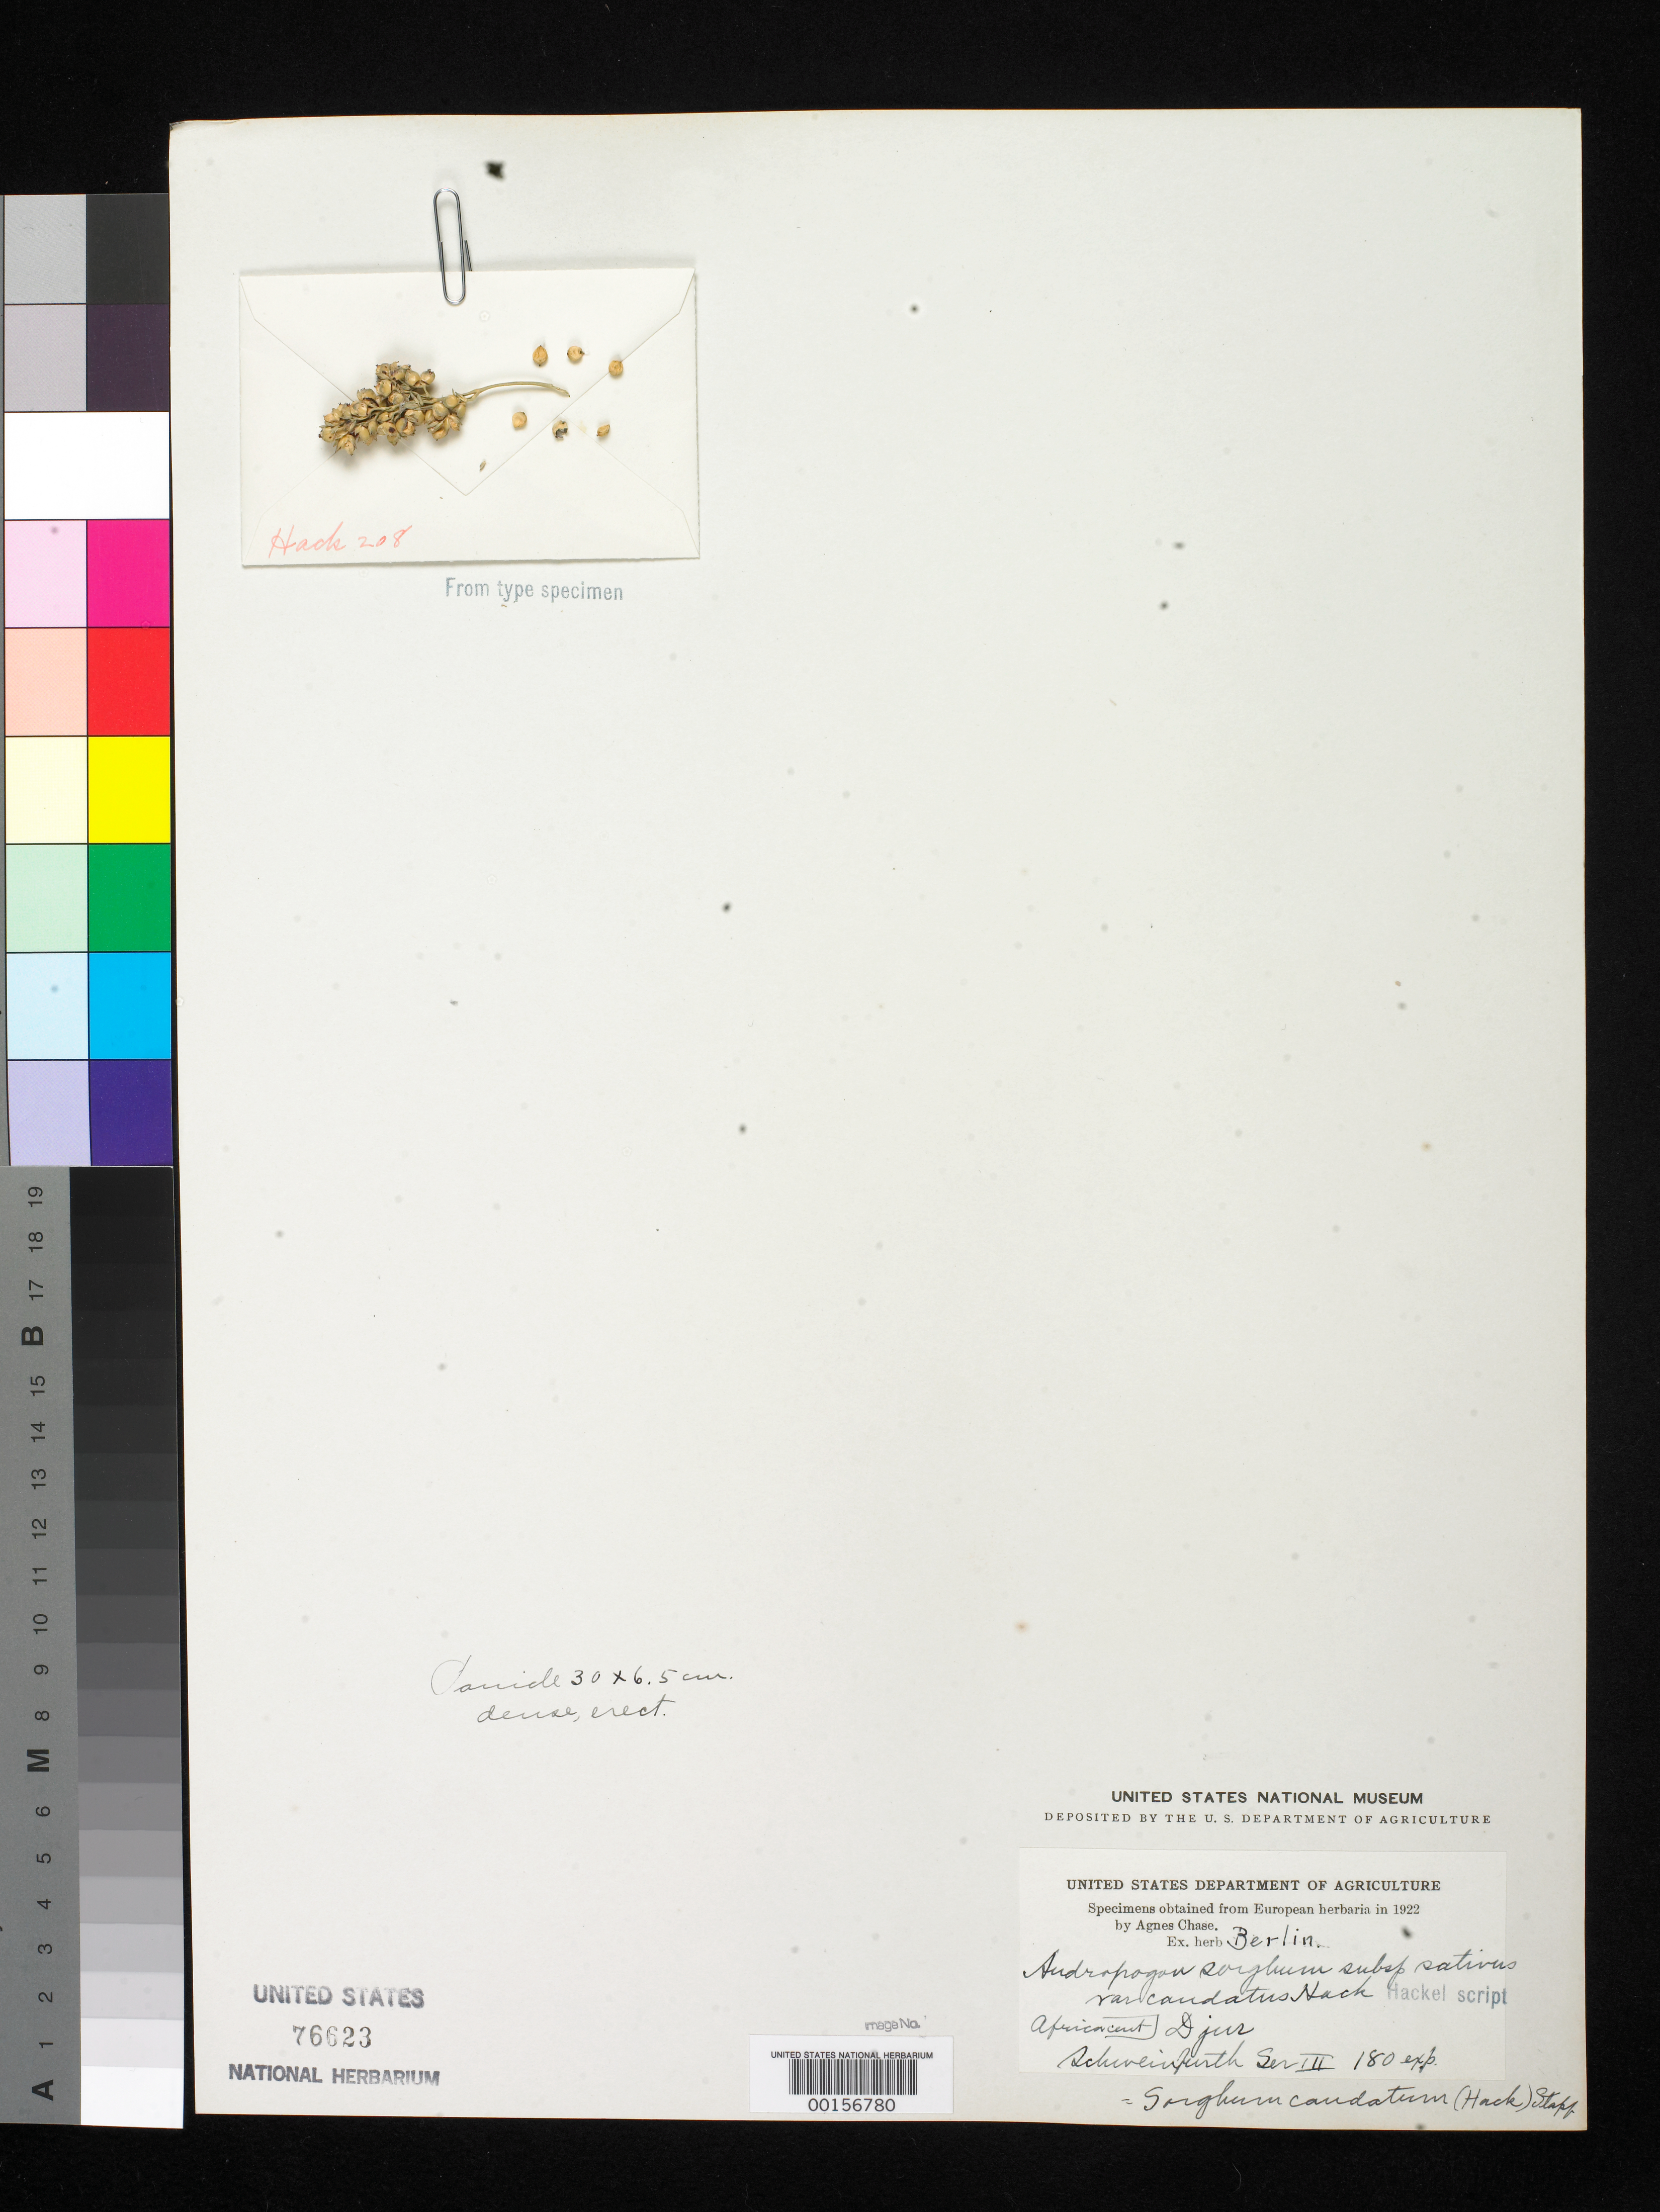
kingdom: Plantae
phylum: Tracheophyta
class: Liliopsida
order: Poales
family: Poaceae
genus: Andropogon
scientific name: Andropogon sorghum subsp. sativus var. caudatus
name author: Hack. in A. DC.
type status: Type Fragment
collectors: G. A. Schweinfurth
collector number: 180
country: Sudan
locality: Central Africa, In terra Djur.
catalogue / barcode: US 76623